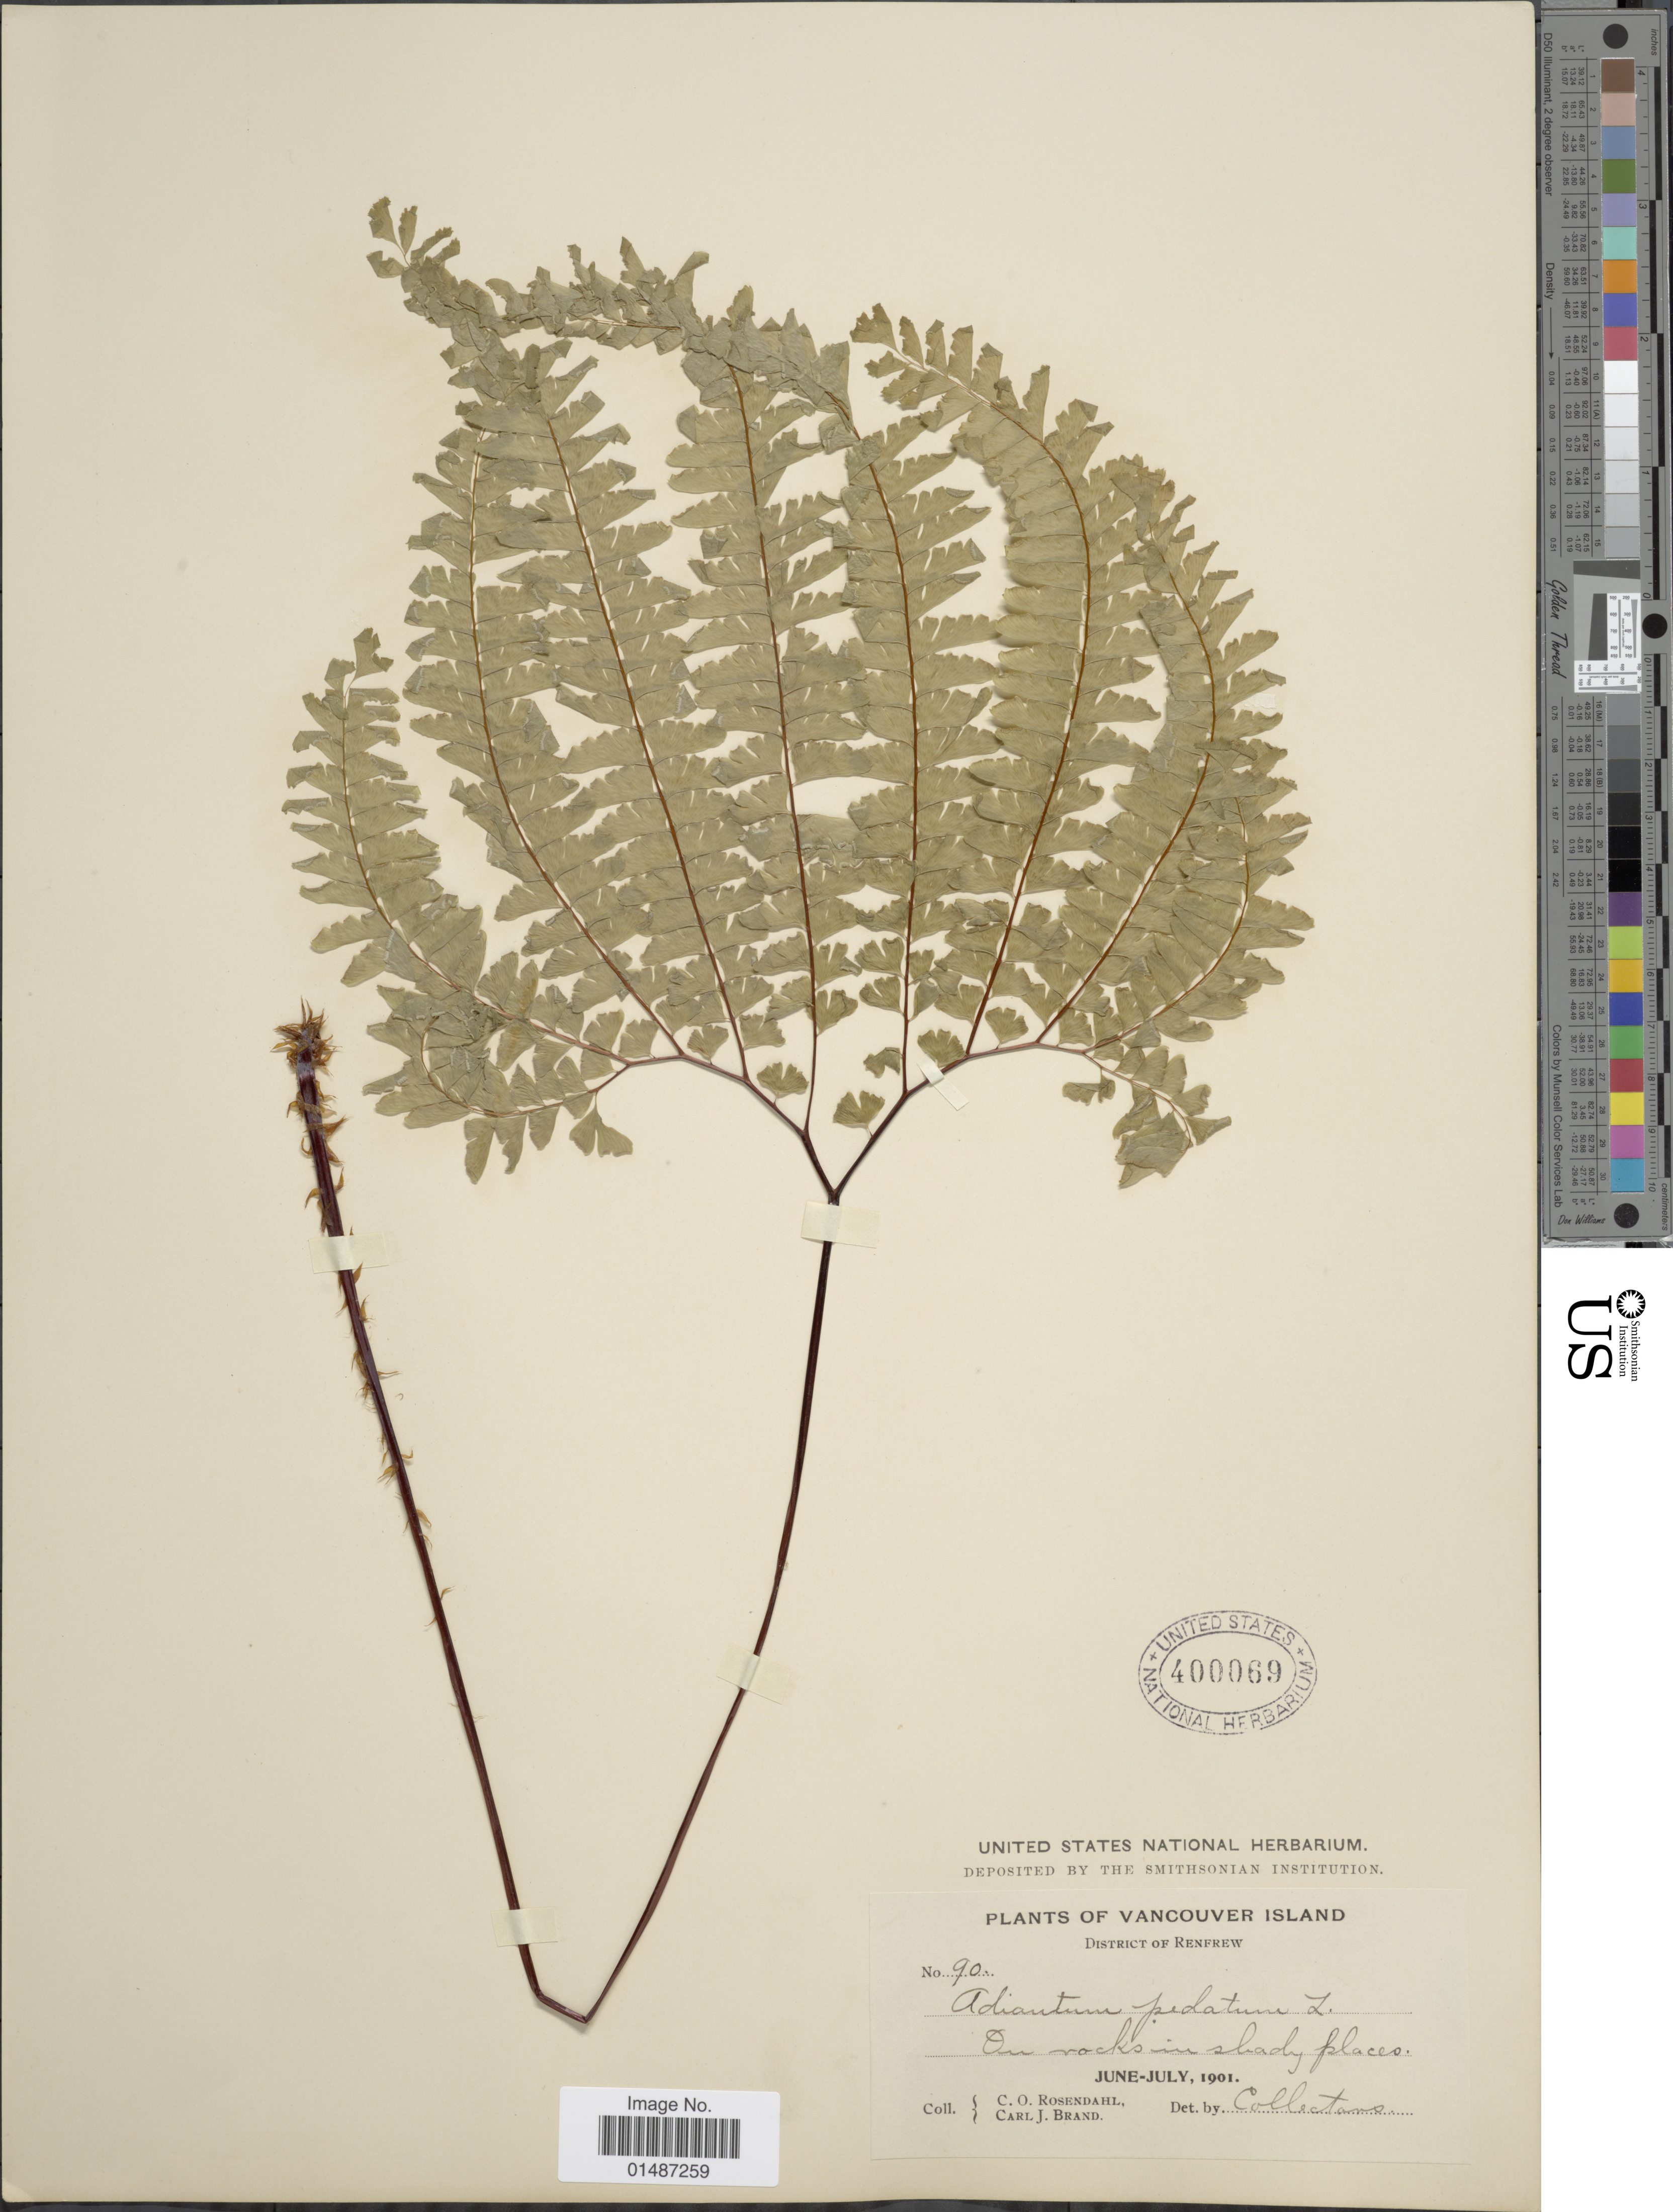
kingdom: Plantae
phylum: Tracheophyta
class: Polypodiopsida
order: Polypodiales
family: Pteridaceae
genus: Adiantum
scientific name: Adiantum pedatum subsp. aleuticum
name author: (Rupr.) Calder & Roy L. Taylor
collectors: C. O. Rosendahl & C. J. Brand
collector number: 90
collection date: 1901-06/1901-07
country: Canada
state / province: British Columbia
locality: Vancouver Island. District of Renfrew.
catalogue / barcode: US 400069